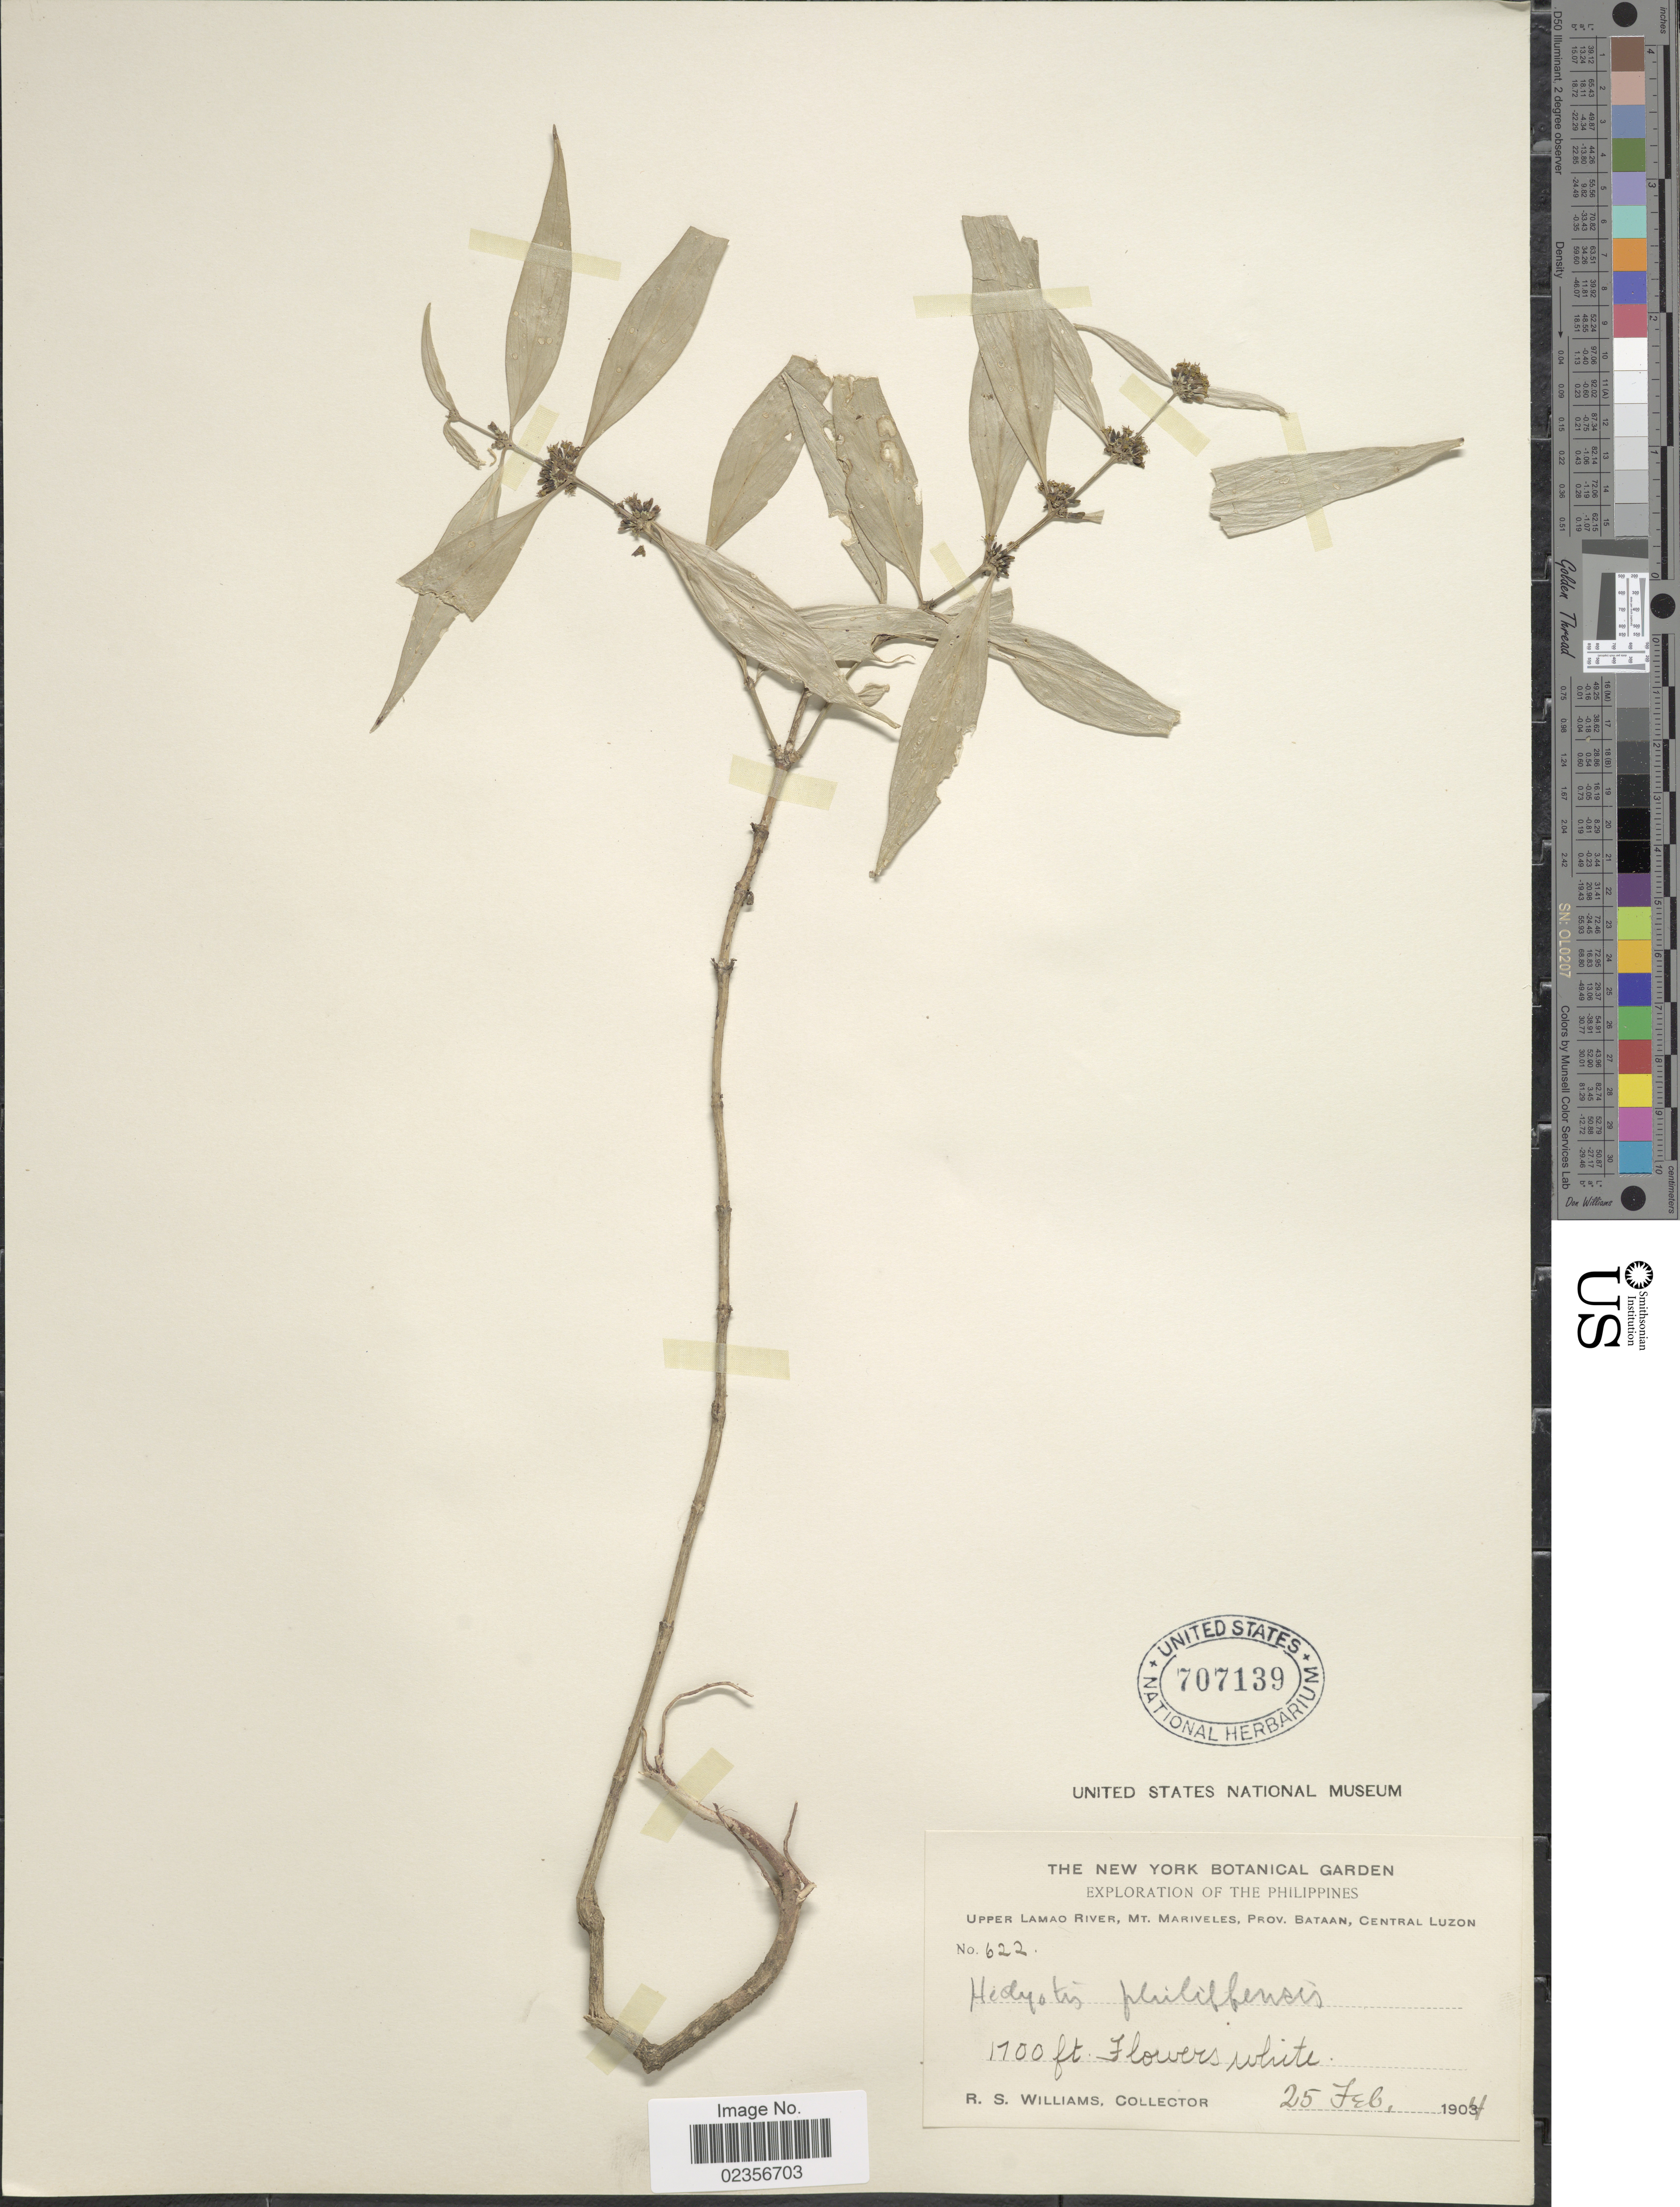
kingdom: Plantae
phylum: Tracheophyta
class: Magnoliopsida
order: Gentianales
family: Rubiaceae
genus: Hedyotis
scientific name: Hedyotis philippensis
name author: (Willd. ex Spreng.) Merr. ex C.B. Rob.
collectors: R. S. Williams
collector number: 622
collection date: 1904-02-25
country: Philippines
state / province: Central Luzon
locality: Upper Lamao River, Mt.Mariveles, Prov. Bataan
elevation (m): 518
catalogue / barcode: US 707139